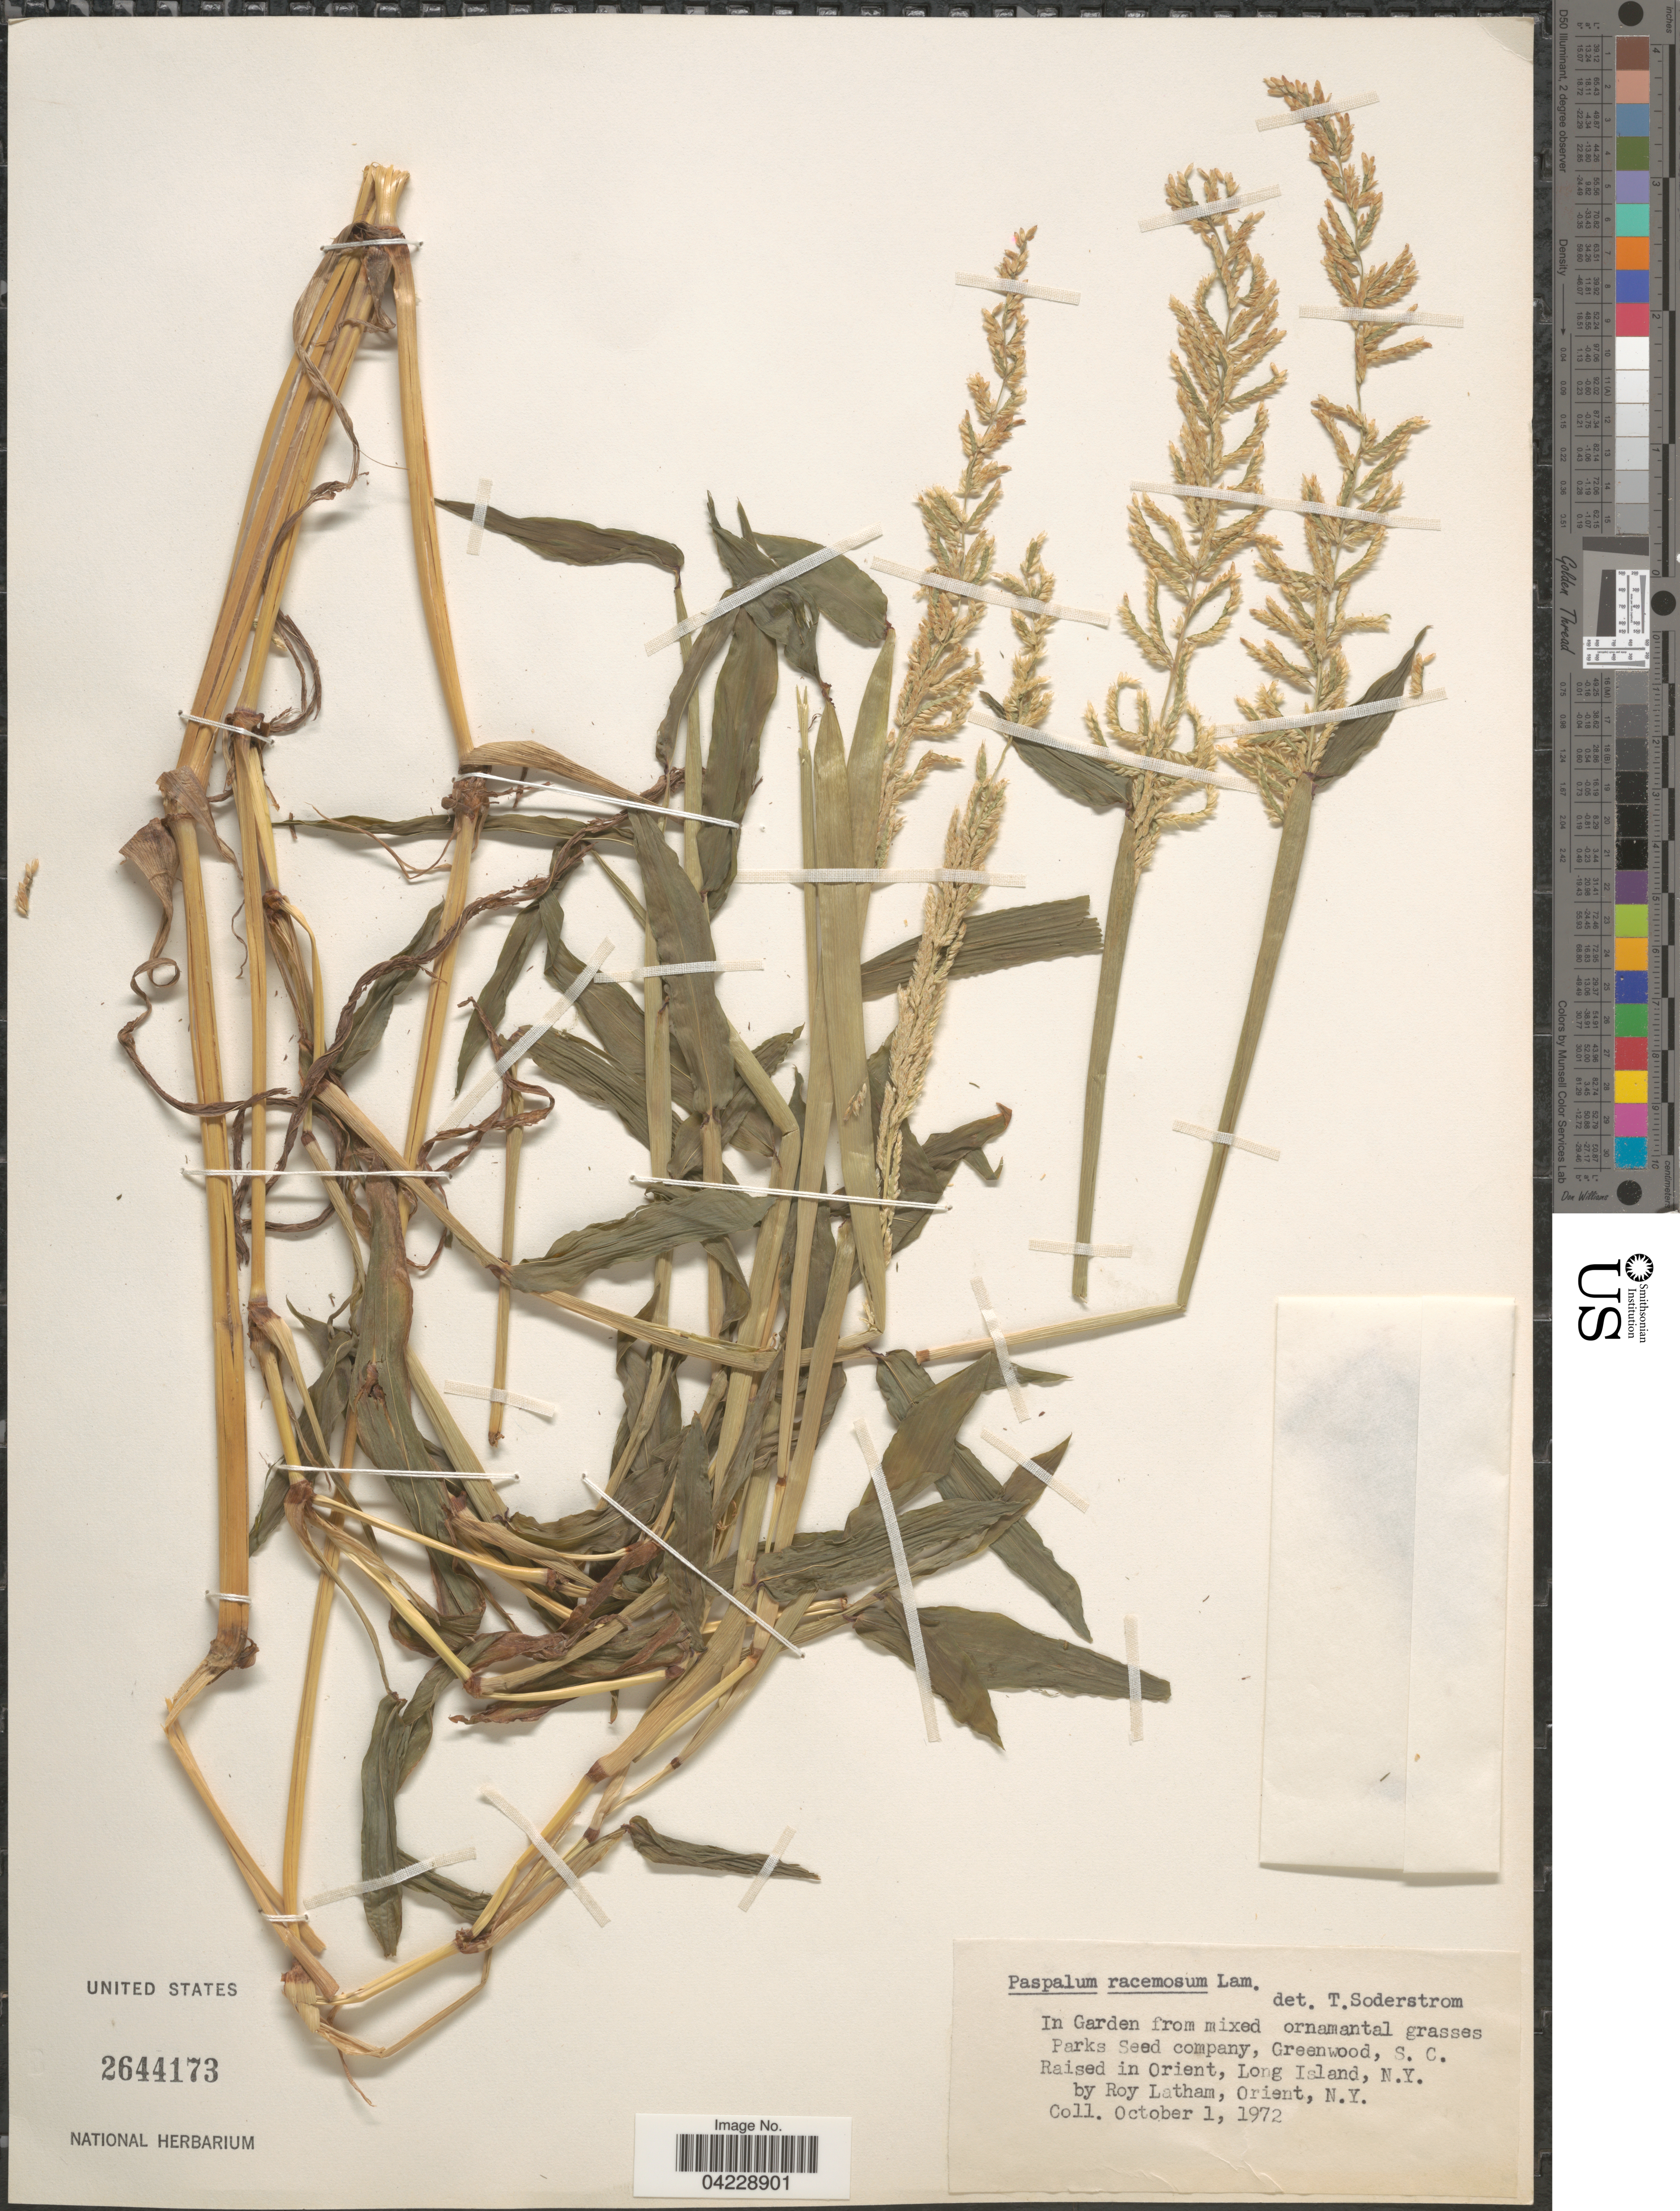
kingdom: Plantae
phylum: Tracheophyta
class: Liliopsida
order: Poales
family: Poaceae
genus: Paspalum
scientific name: Paspalum racemosum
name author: Lam.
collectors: R. Latham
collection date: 1972-10-01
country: United States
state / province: New York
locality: In Garden from mixed ornamantal grasses. Parks Seed company, Greenwood, S. C. In Orient, Long Island, N. Y. [unsure placement]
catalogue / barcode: US 2644173